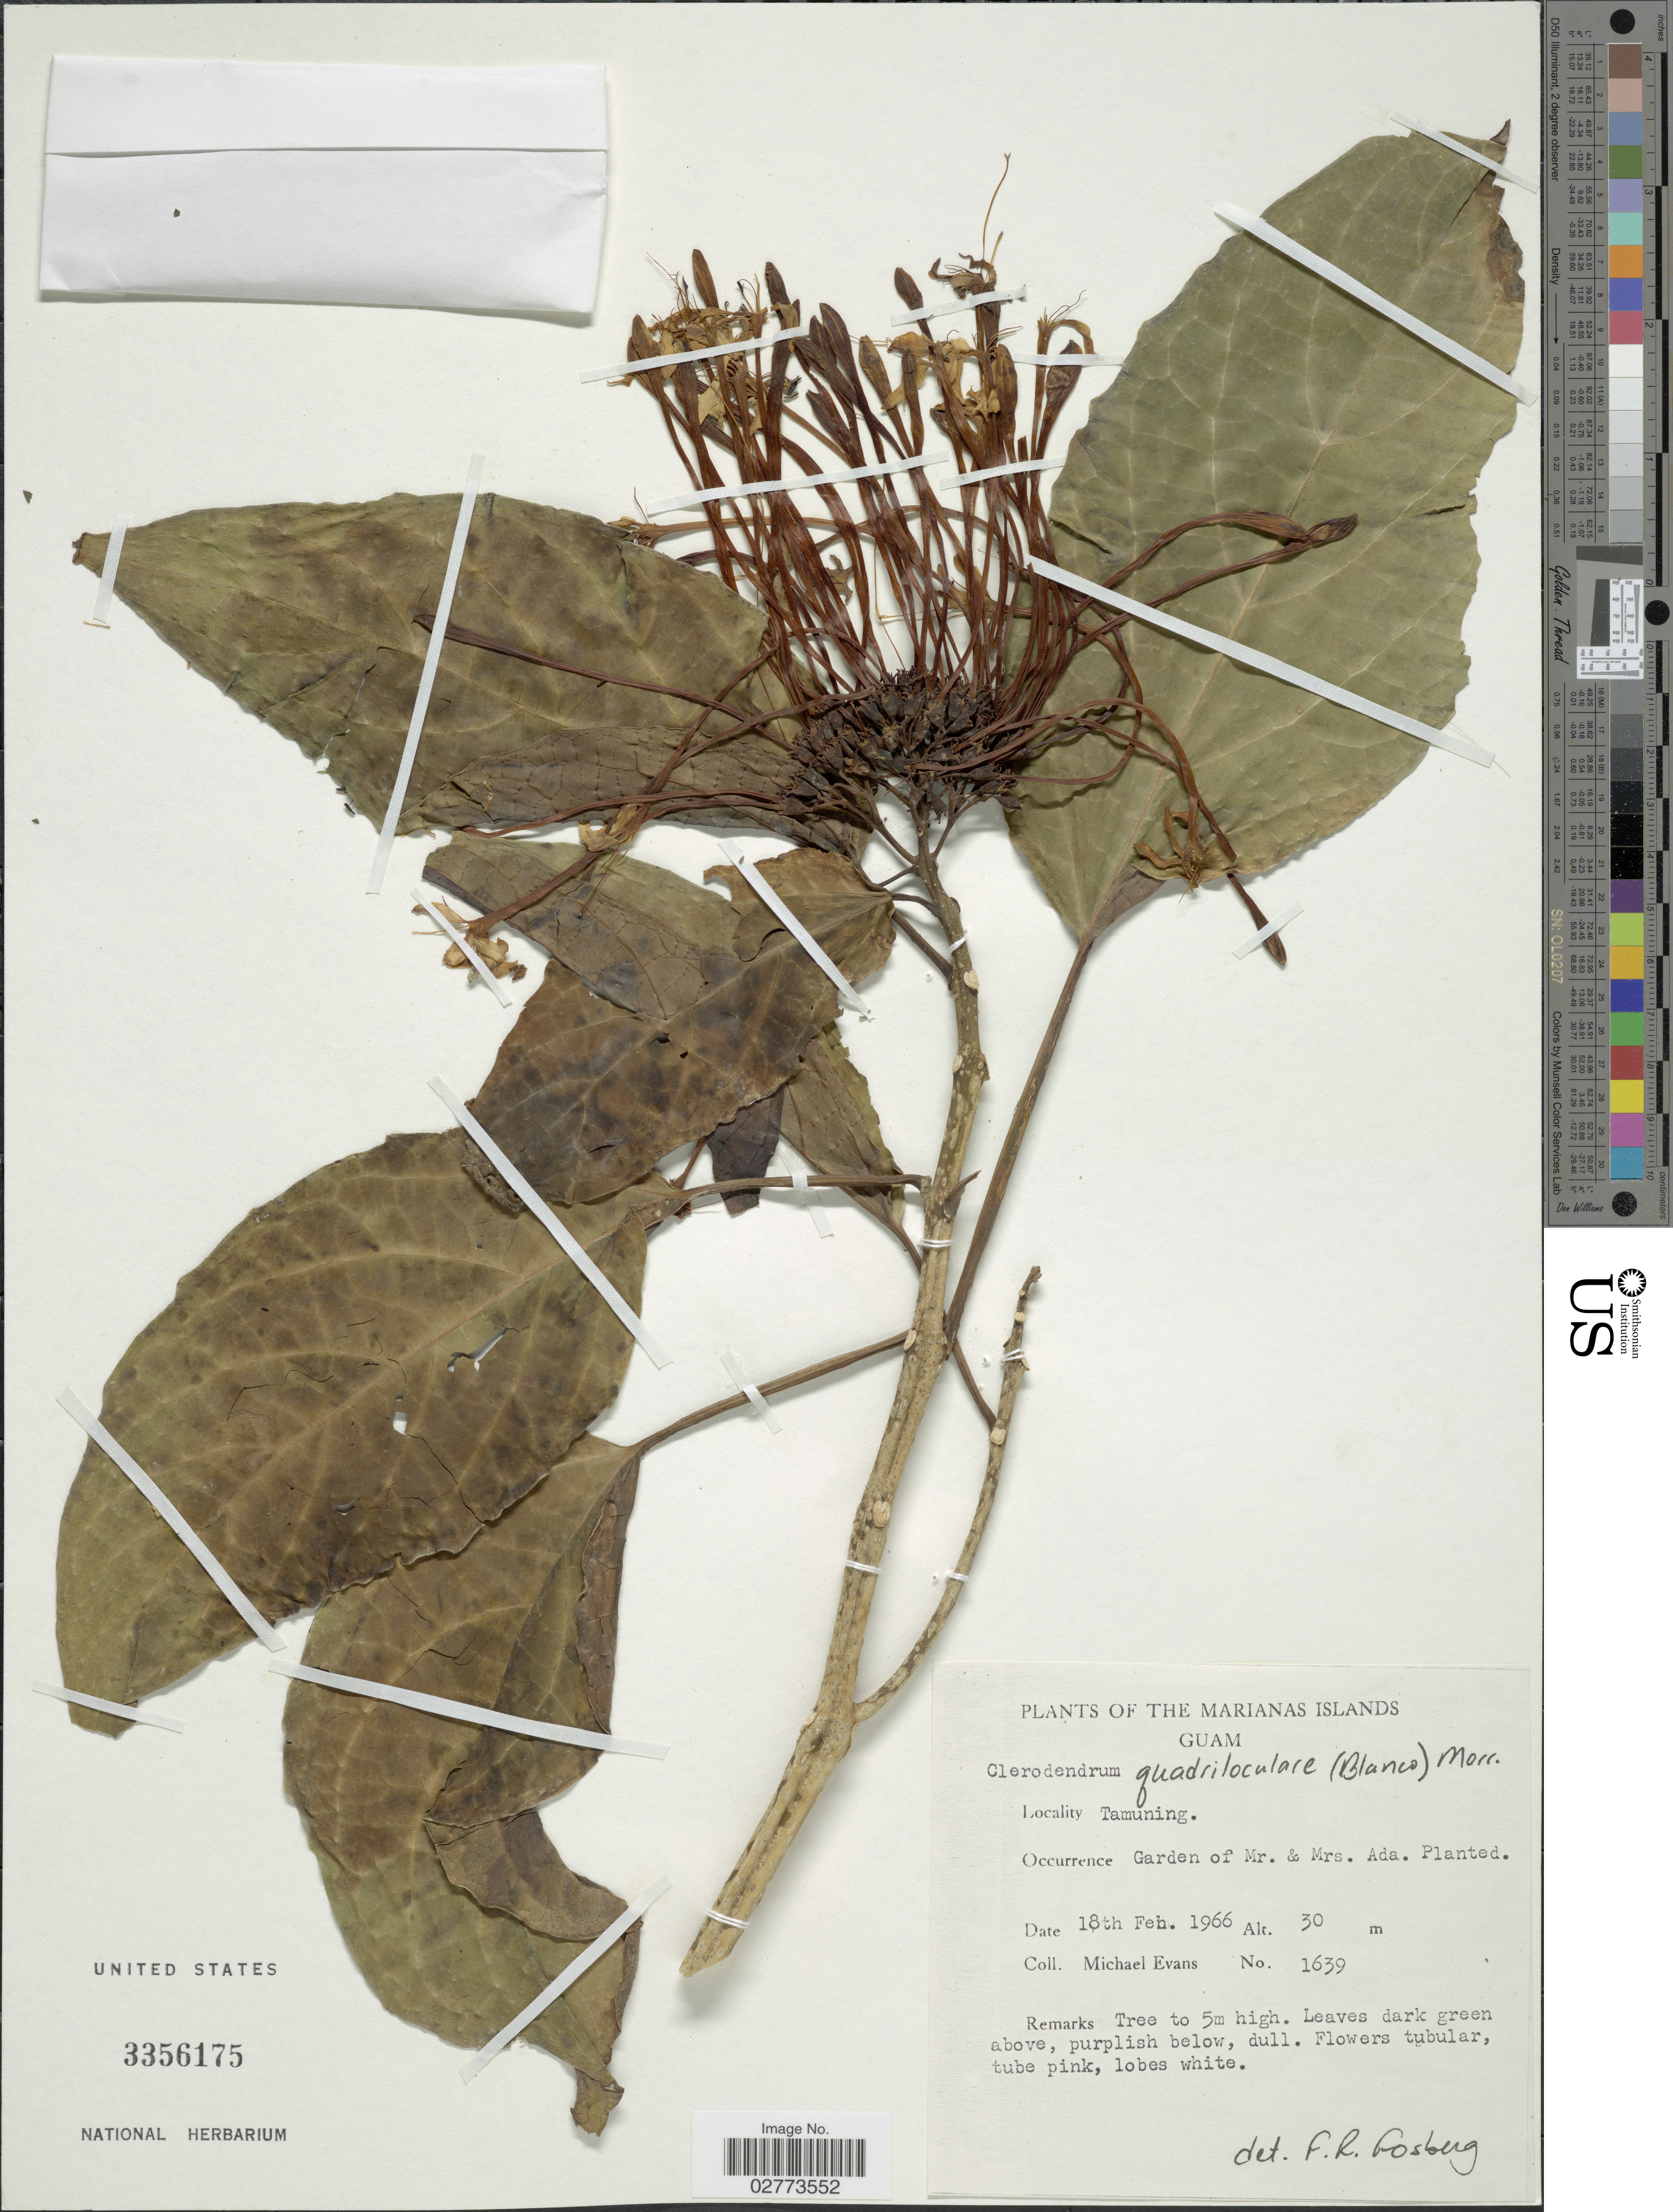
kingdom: Plantae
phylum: Tracheophyta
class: Magnoliopsida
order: Lamiales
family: Lamiaceae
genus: Clerodendrum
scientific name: Clerodendrum quadriloculare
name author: (Blanco) Merr.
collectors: M. Evans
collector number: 1639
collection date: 1966-02-18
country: Guam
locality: Marianas Islands. Tamuning. Garden of Mr. & Mrs. Ada.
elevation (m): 30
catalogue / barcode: US 3356175